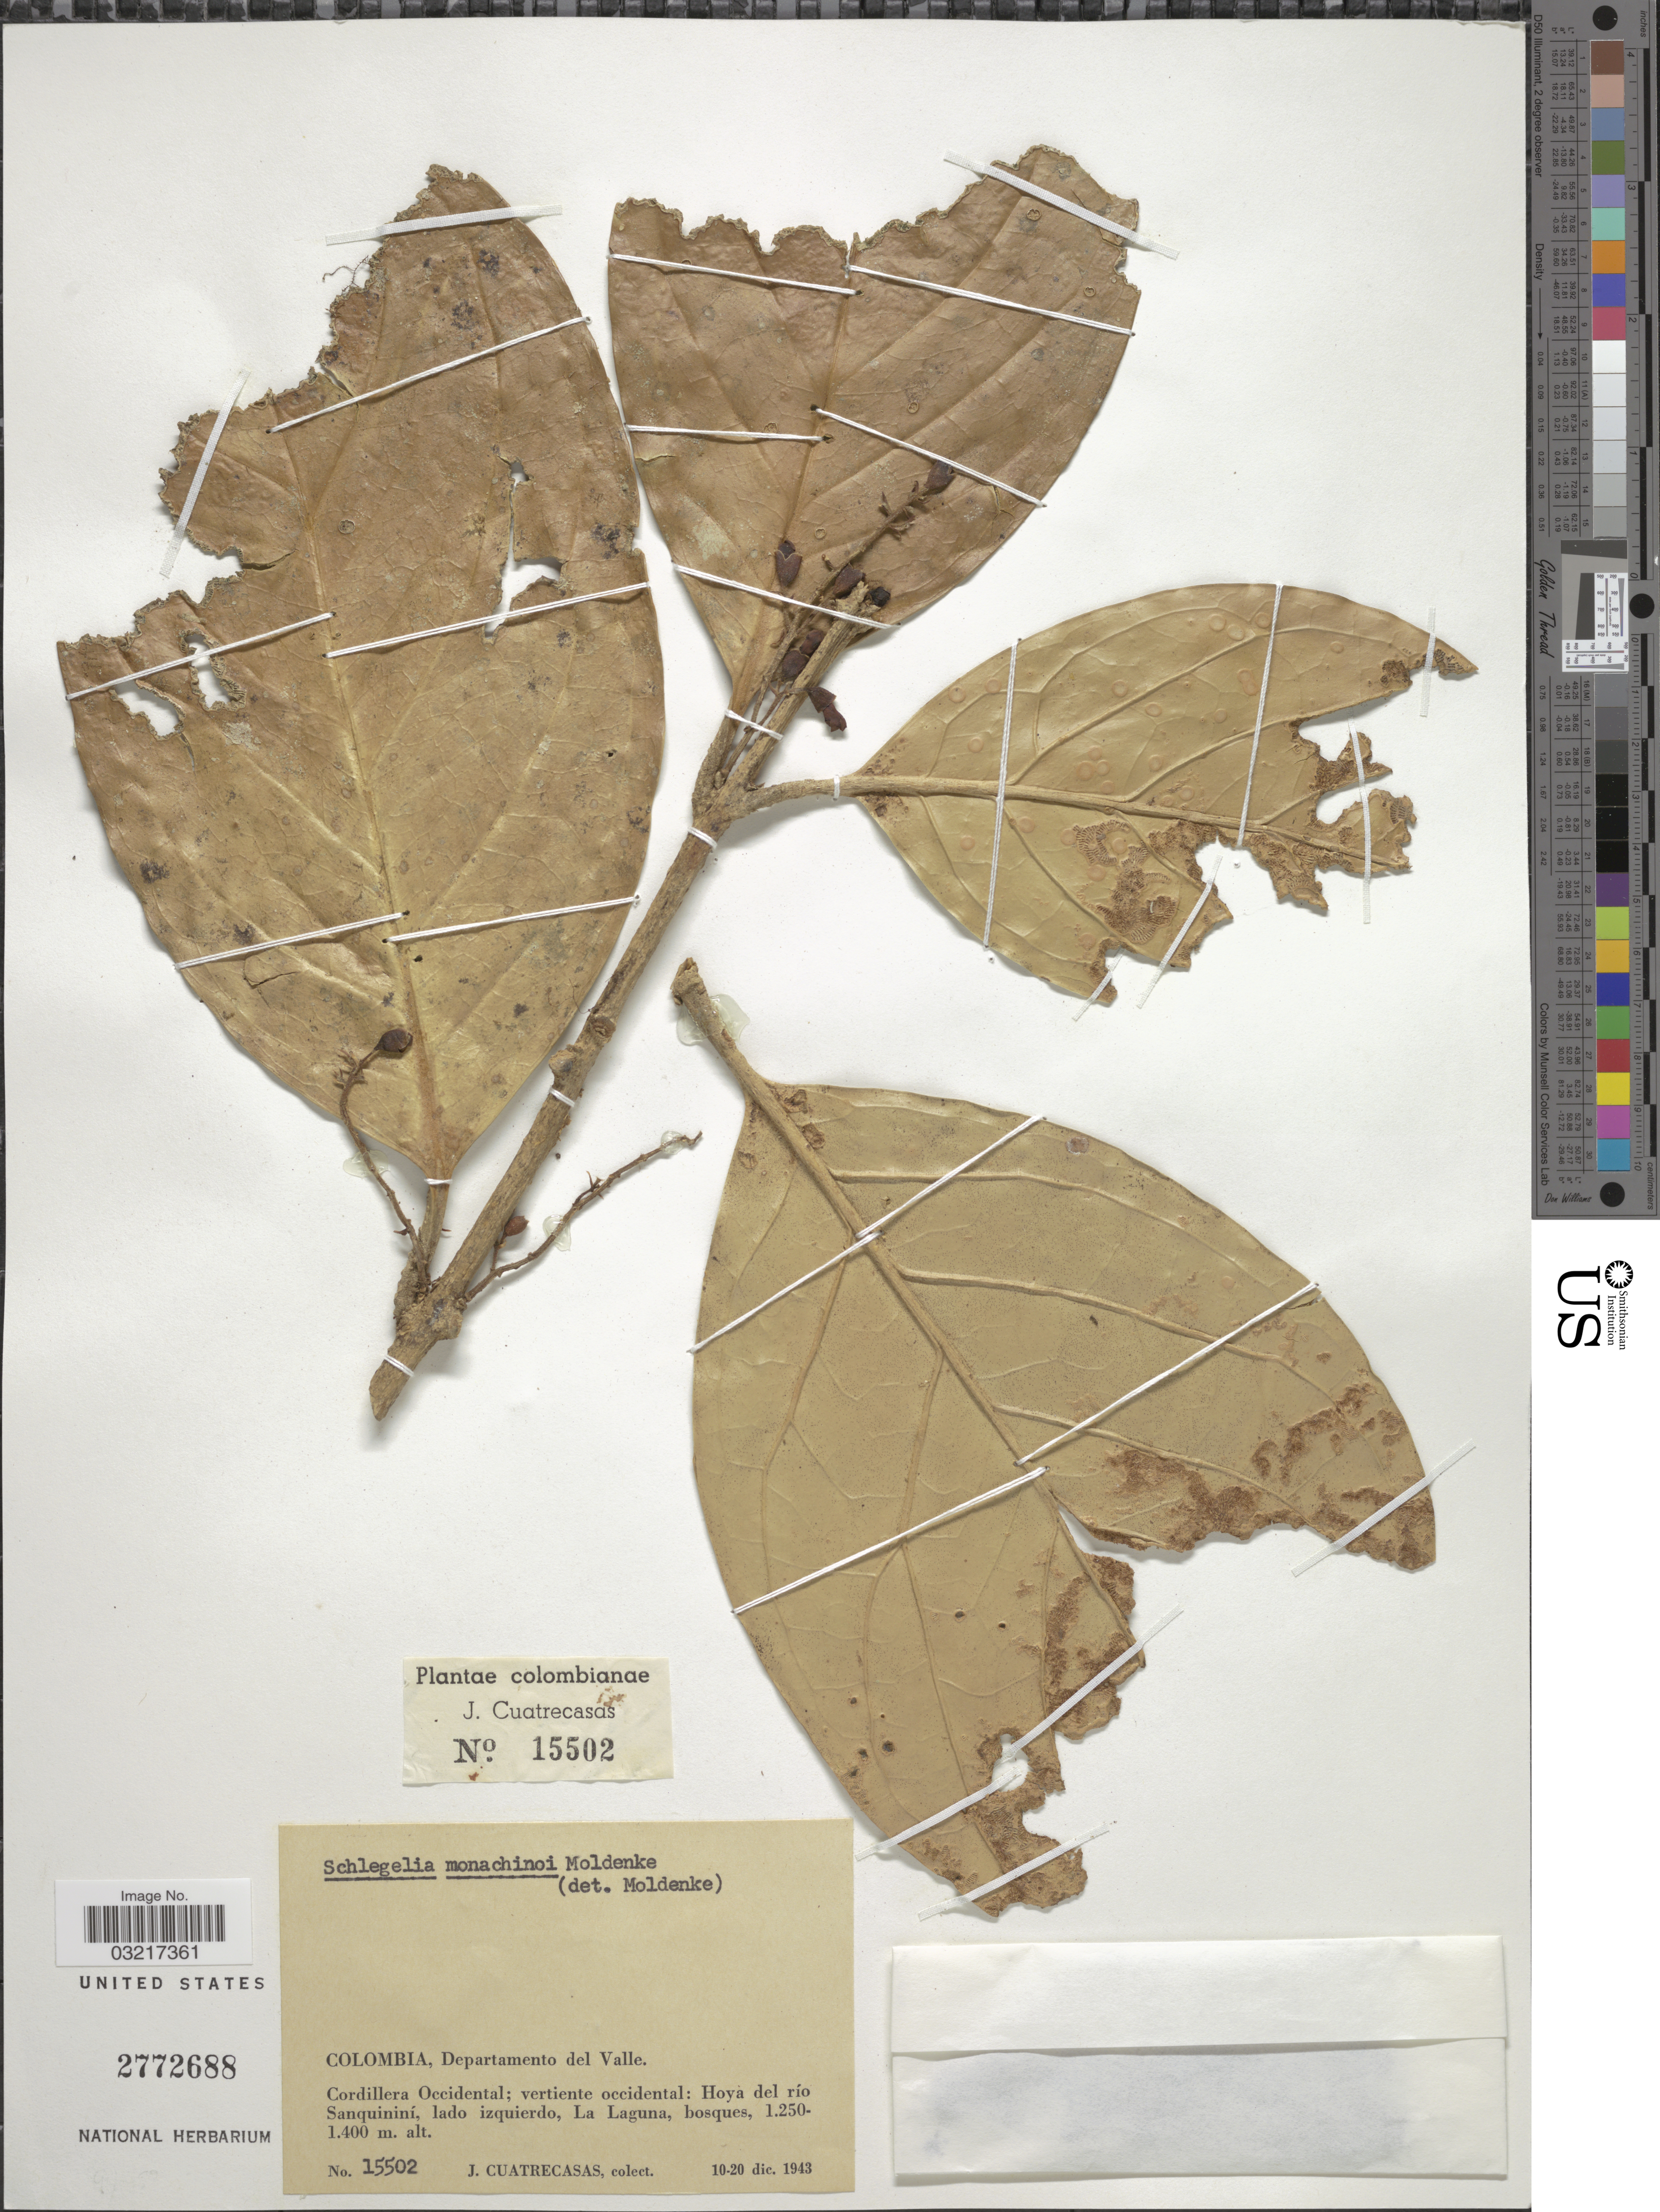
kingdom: Plantae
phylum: Tracheophyta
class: Magnoliopsida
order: Lamiales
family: Schlegeliaceae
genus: Schlegelia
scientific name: Schlegelia monachinoi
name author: Moldenke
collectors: J. Cuatrecasas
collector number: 15502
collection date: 1943-12-10/1943-12-20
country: Colombia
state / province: Valle del Cauca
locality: Departamento del Valle. Cordillera Occidental; vertiente occidental: Hoya del río Sanquininí lado izquierdo, La Laguna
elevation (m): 1250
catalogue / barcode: US 2772688